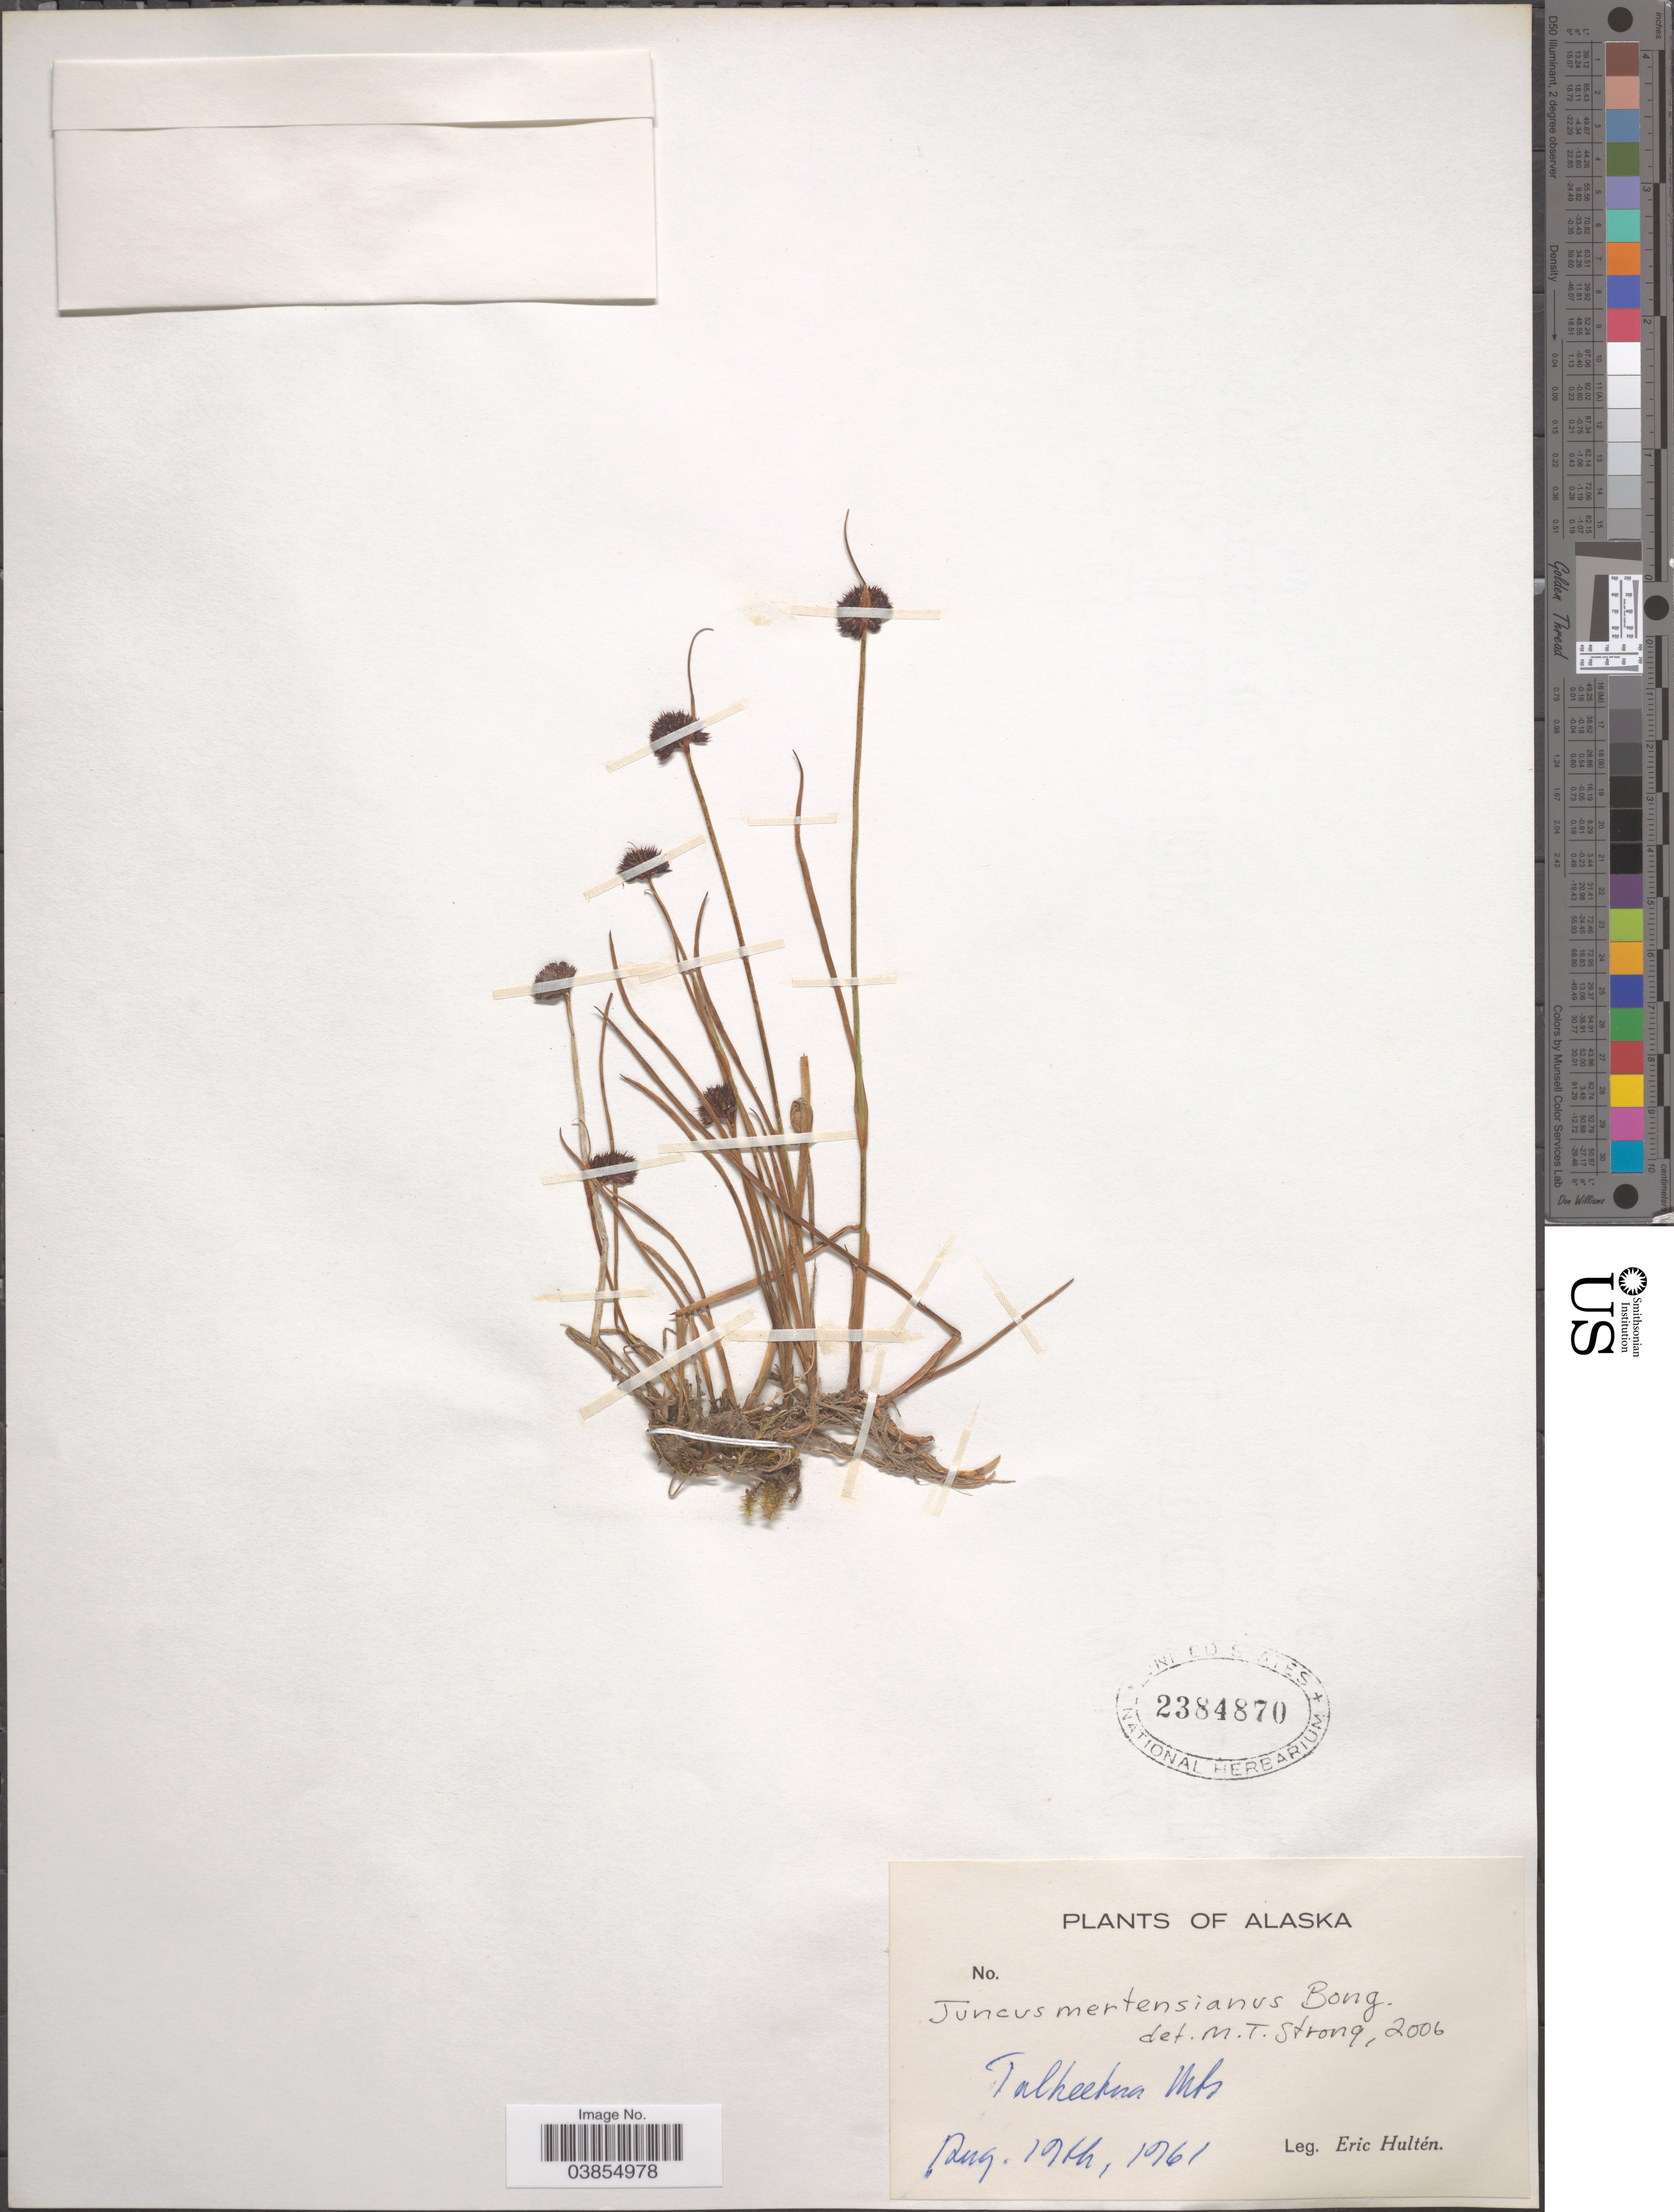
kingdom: Plantae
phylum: Tracheophyta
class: Liliopsida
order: Poales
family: Juncaceae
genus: Juncus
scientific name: Juncus mertensianus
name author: Bong.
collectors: E. G. Hultén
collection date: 1961-08-19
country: United States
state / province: Alaska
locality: Talkeetna Mts.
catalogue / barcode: US 2384870